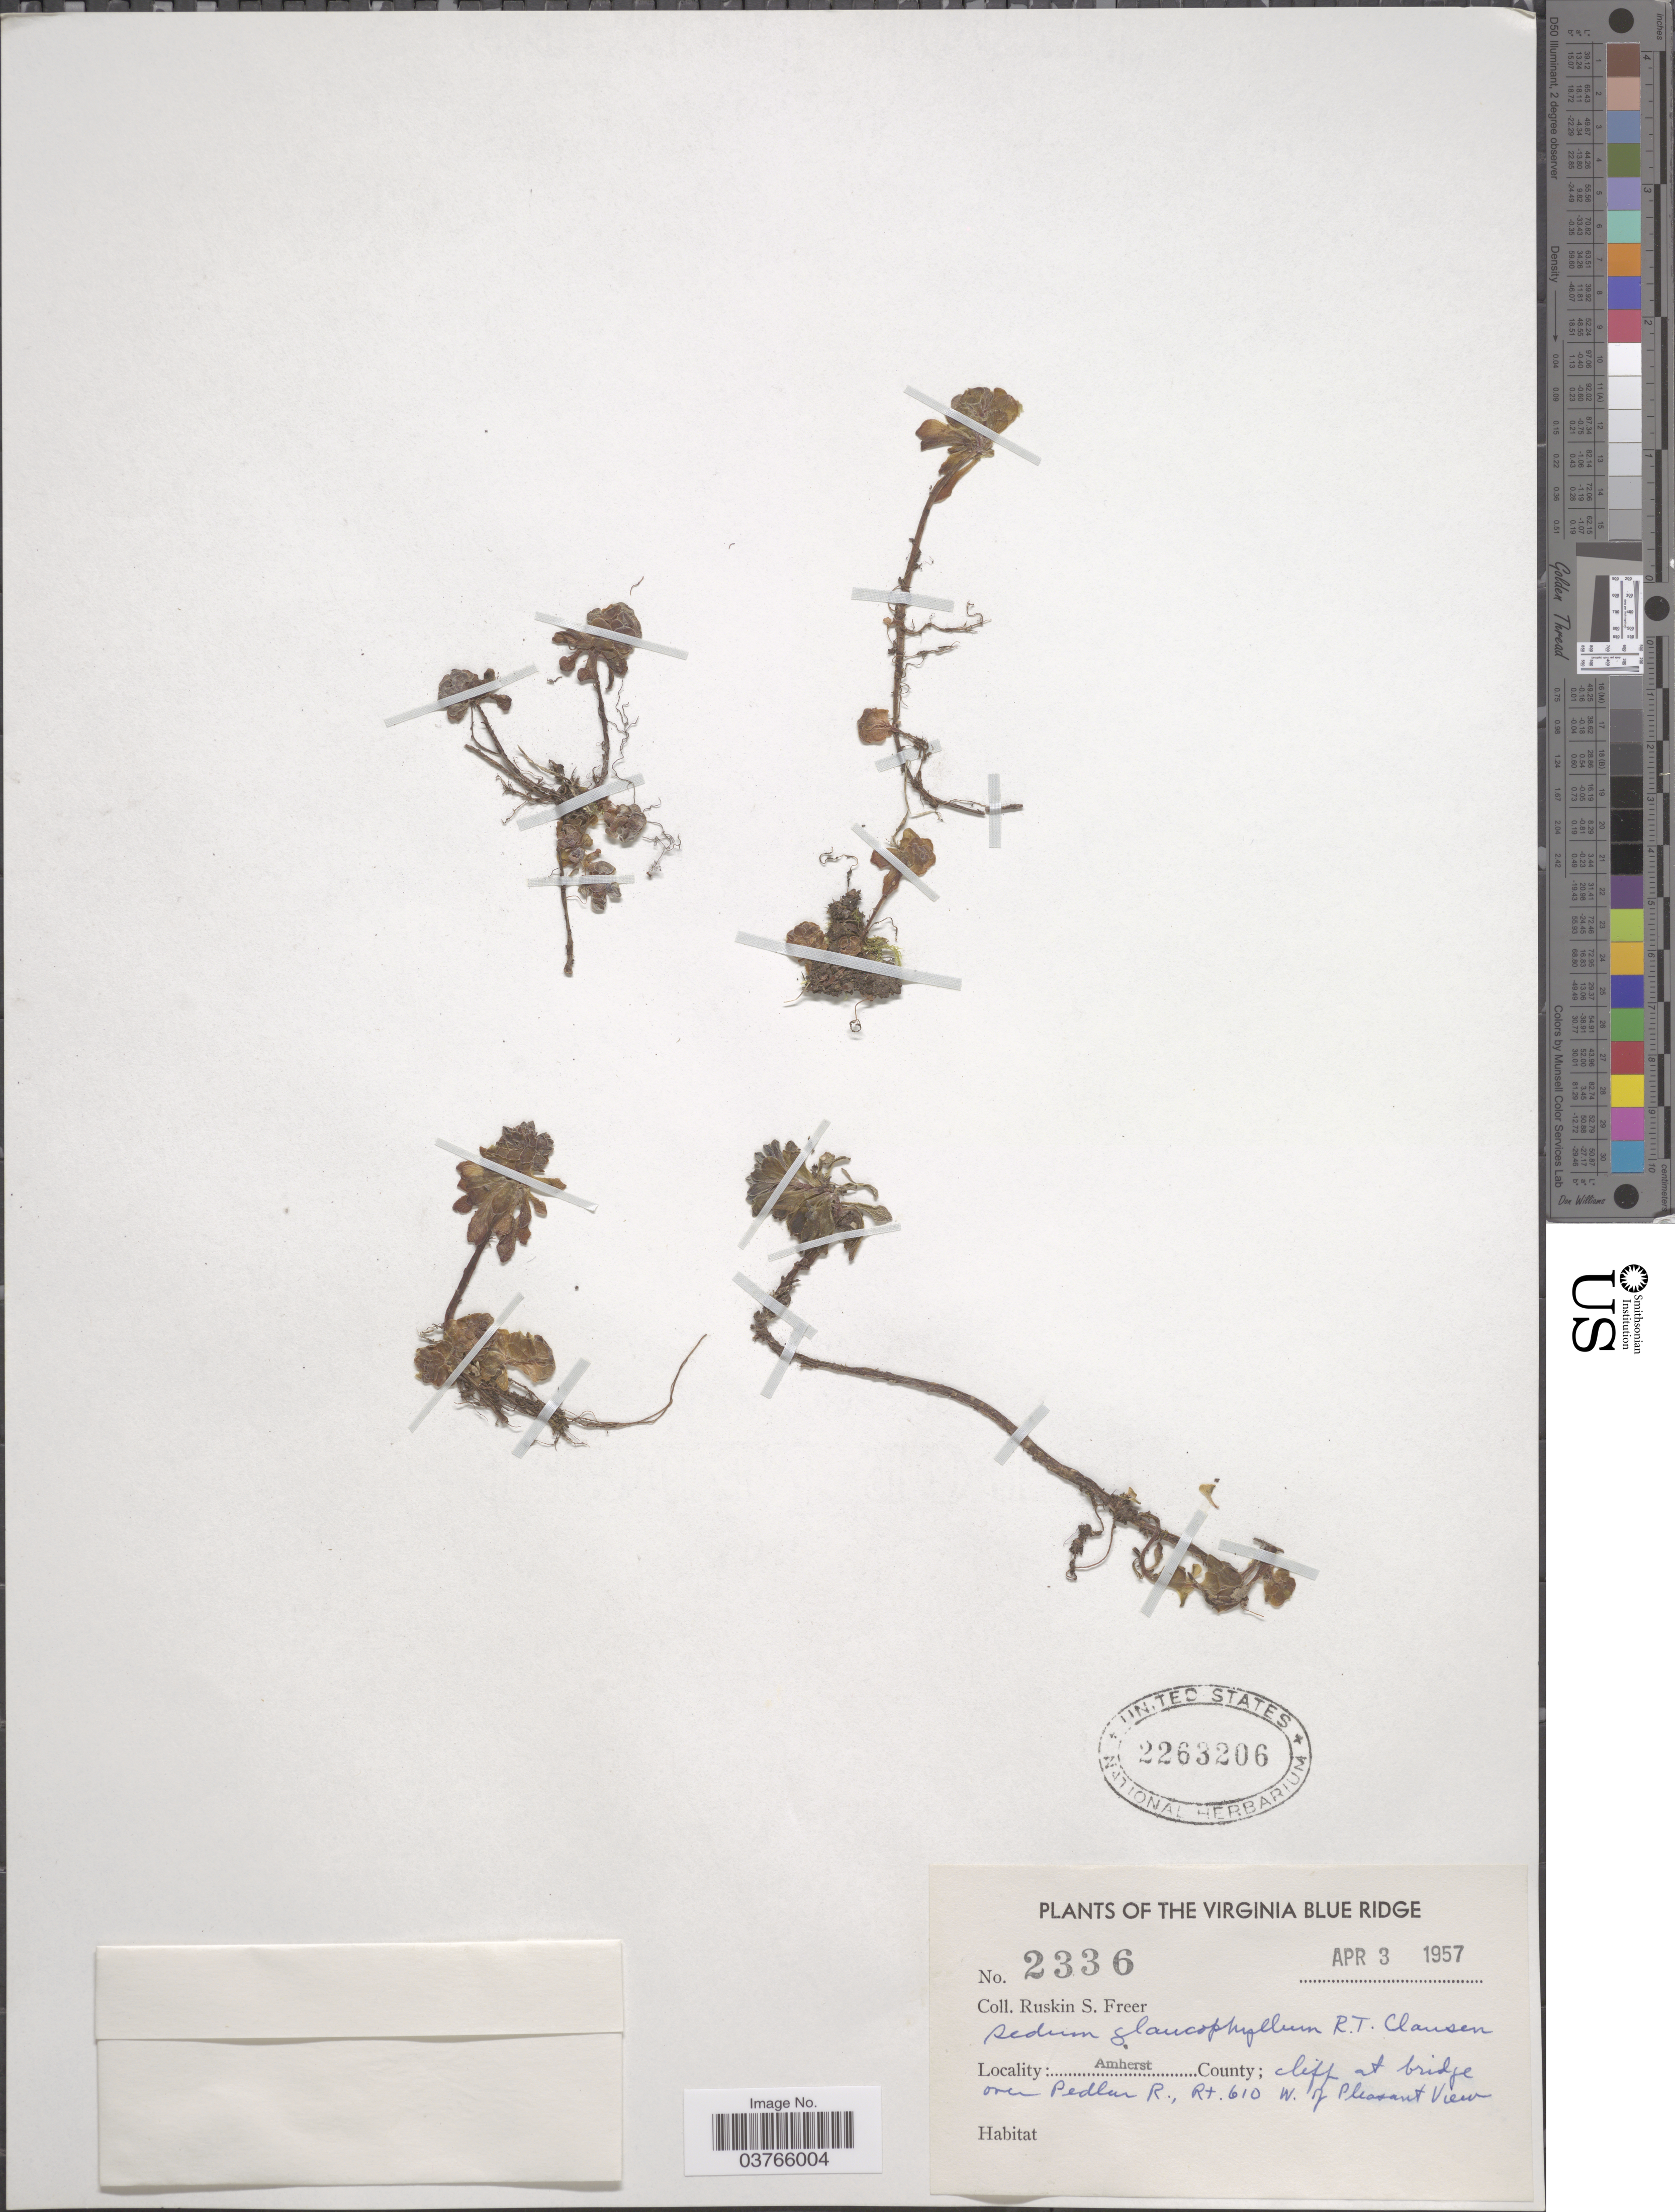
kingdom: Plantae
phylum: Tracheophyta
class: Magnoliopsida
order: Saxifragales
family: Crassulaceae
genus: Sedum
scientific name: Sedum glaucophyllum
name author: R.T. Clausen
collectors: R. Freer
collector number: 2336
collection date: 1957-04-03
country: United States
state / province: Virginia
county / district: Amherst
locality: The Virginia Blue Ridge. Amherst County; cliff at bridge over Pedlar R., Rt. 610 W. of Pleasant View.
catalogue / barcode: US 2263206